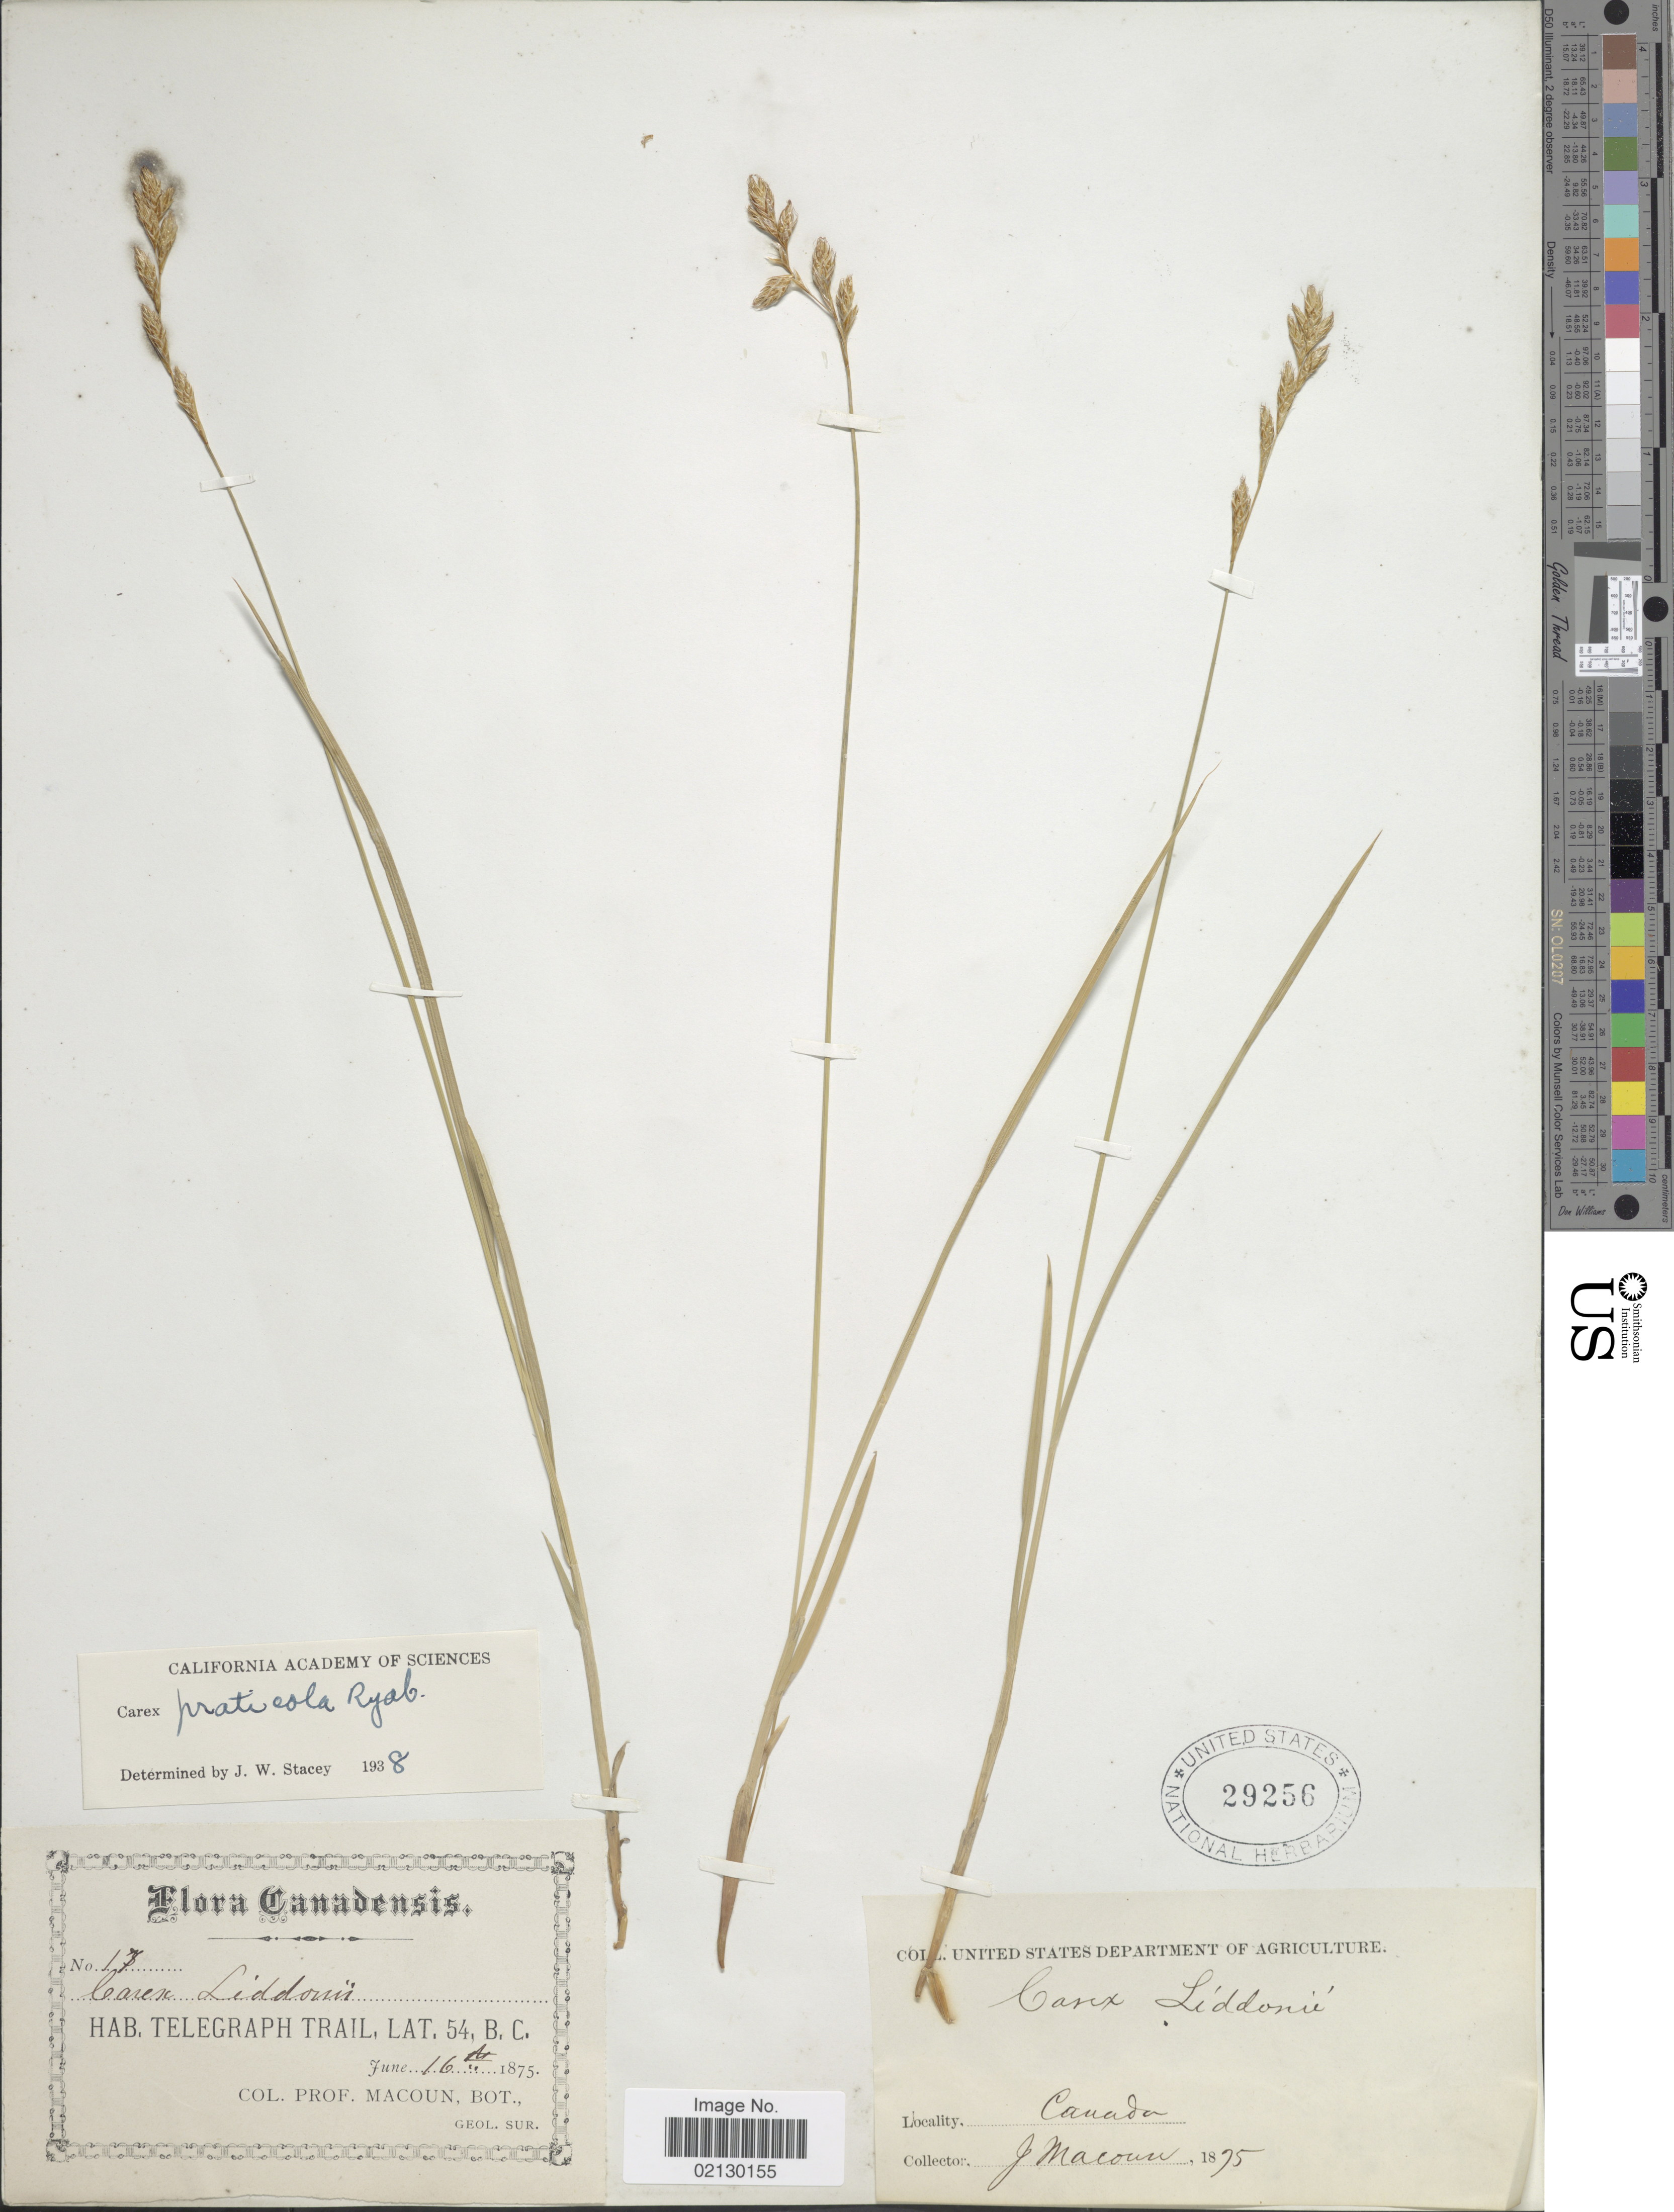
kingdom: Plantae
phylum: Tracheophyta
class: Liliopsida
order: Poales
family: Cyperaceae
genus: Carex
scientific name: Carex praticola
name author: Rydb.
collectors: J. Macoun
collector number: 17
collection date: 1875-06-16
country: Canada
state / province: British Columbia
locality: Telegraph Trail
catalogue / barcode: US 29256